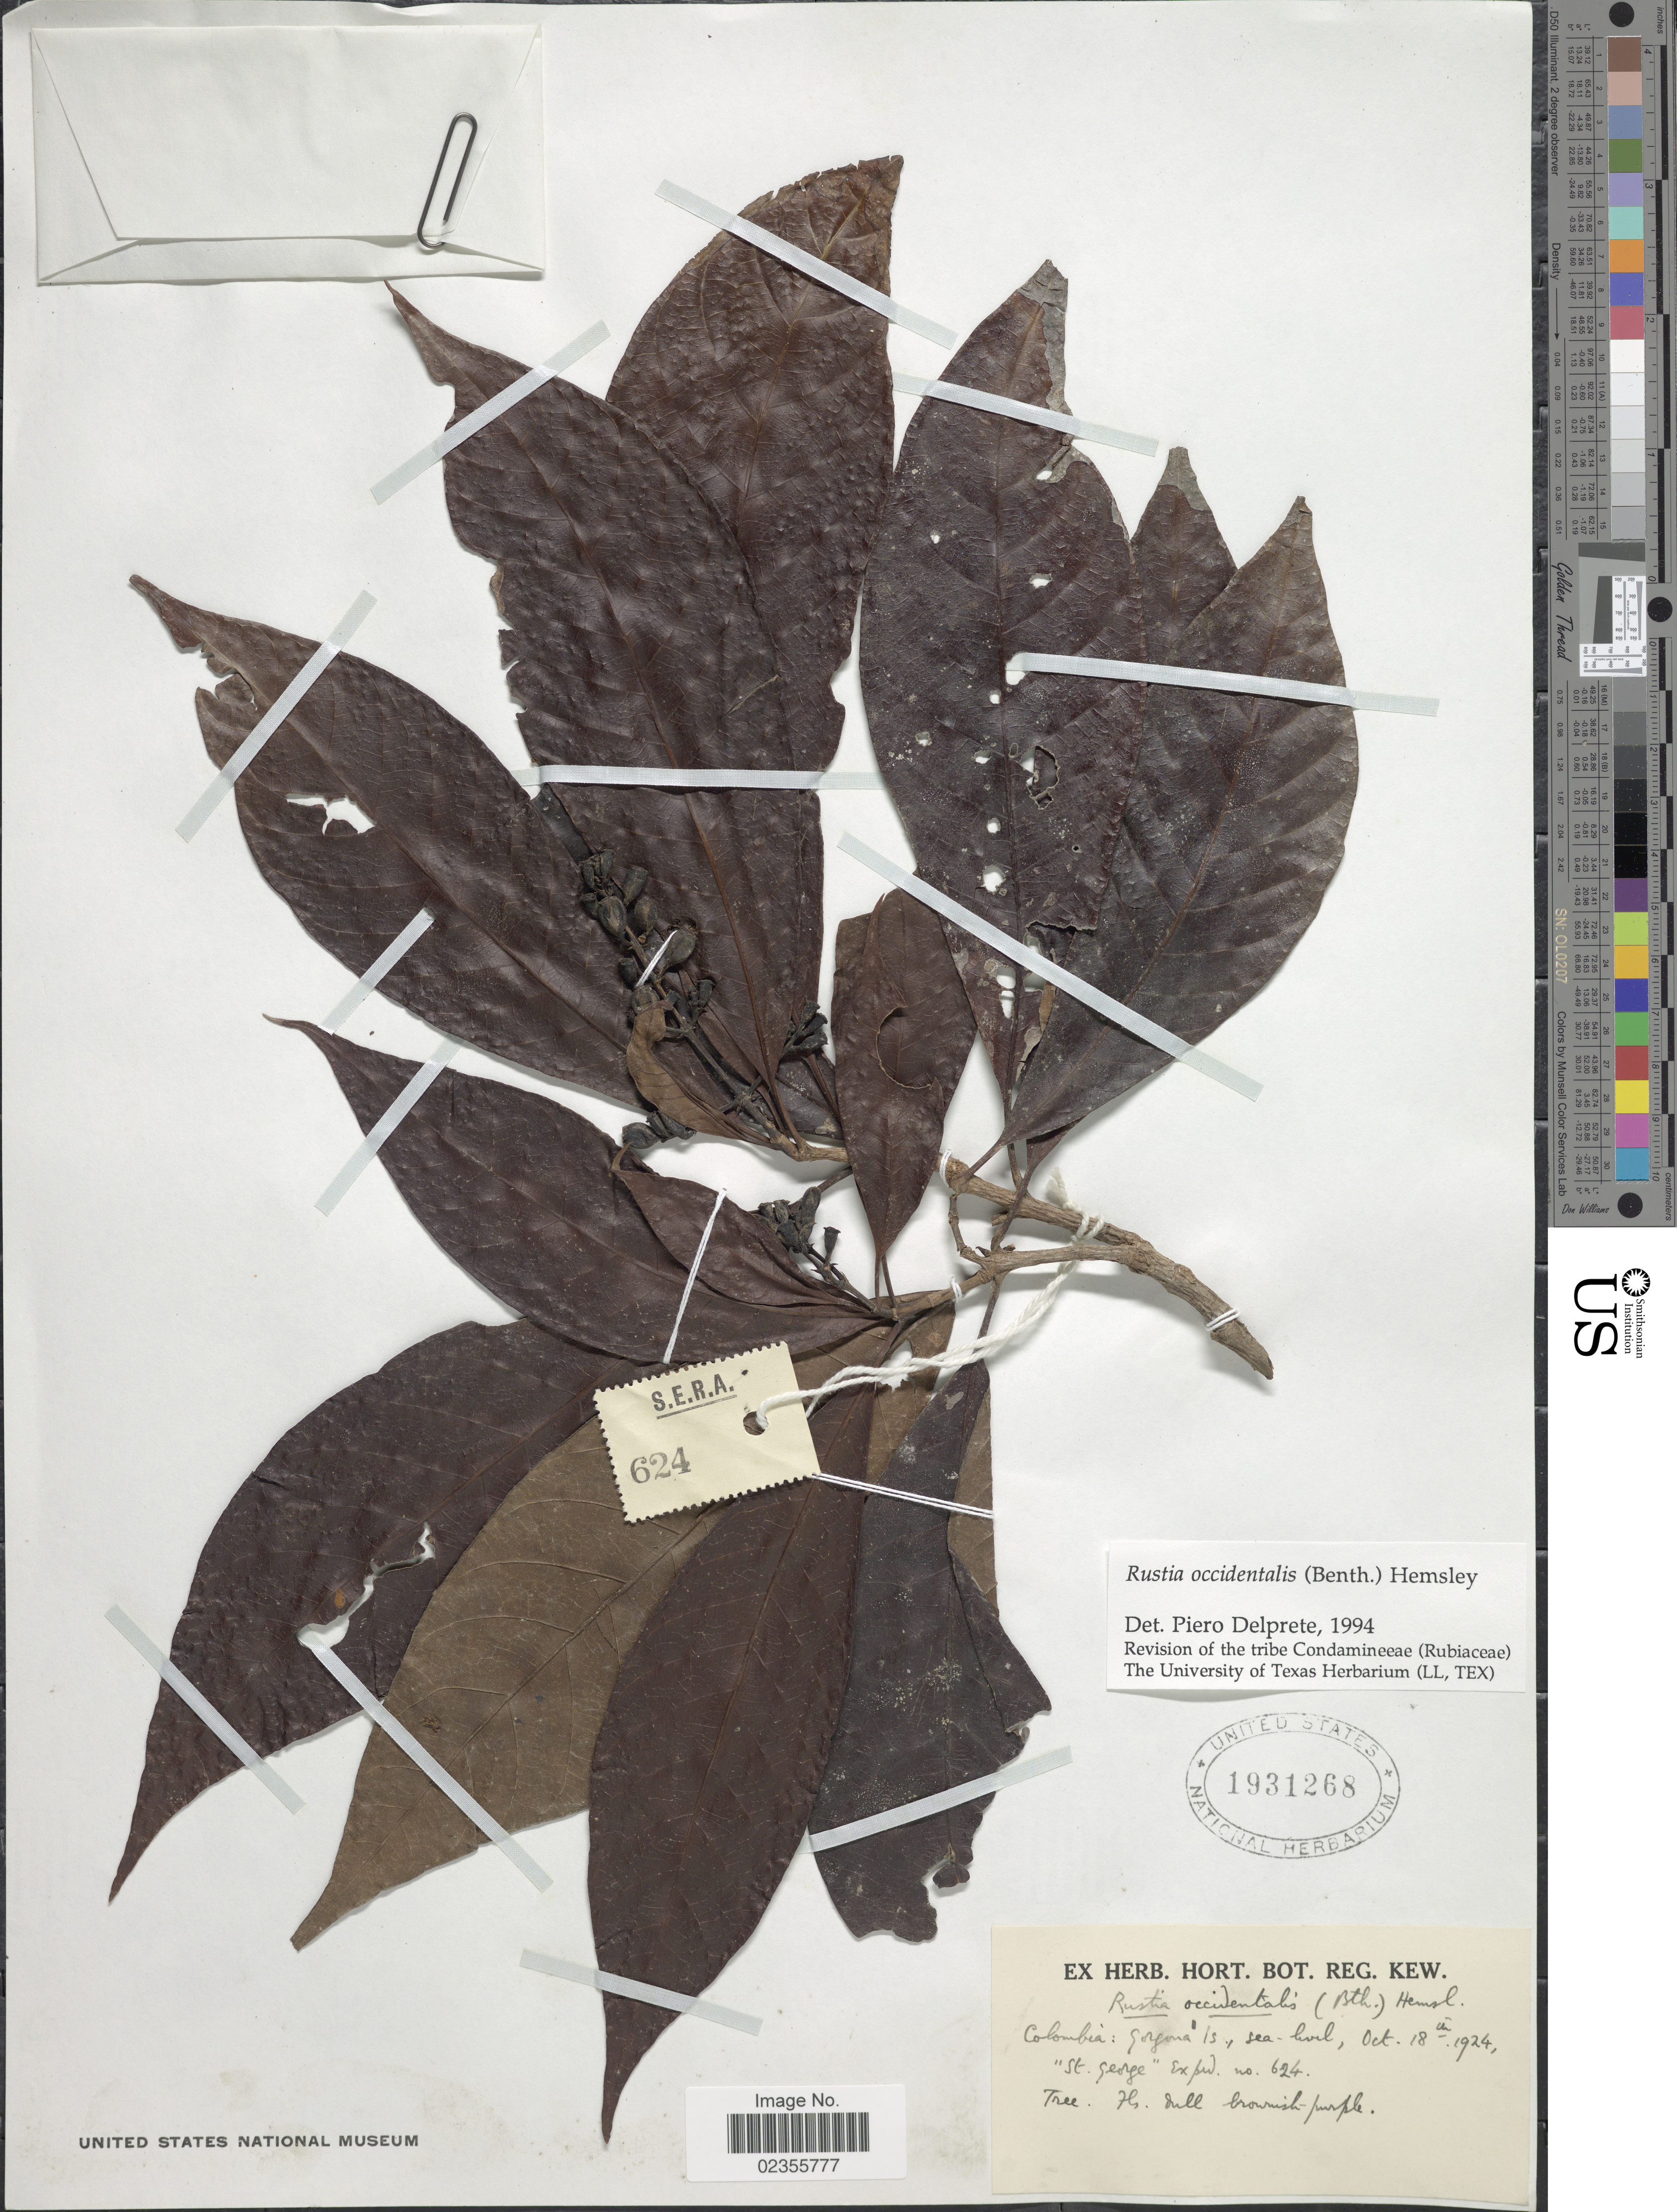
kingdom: Plantae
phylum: Tracheophyta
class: Magnoliopsida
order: Gentianales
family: Rubiaceae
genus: Rustia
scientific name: Rustia occidentalis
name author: (Benth.) Hemsl.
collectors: St. George Exped.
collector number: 624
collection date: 1924-10-18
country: Colombia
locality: Gorgona Is.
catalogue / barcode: US 1931268